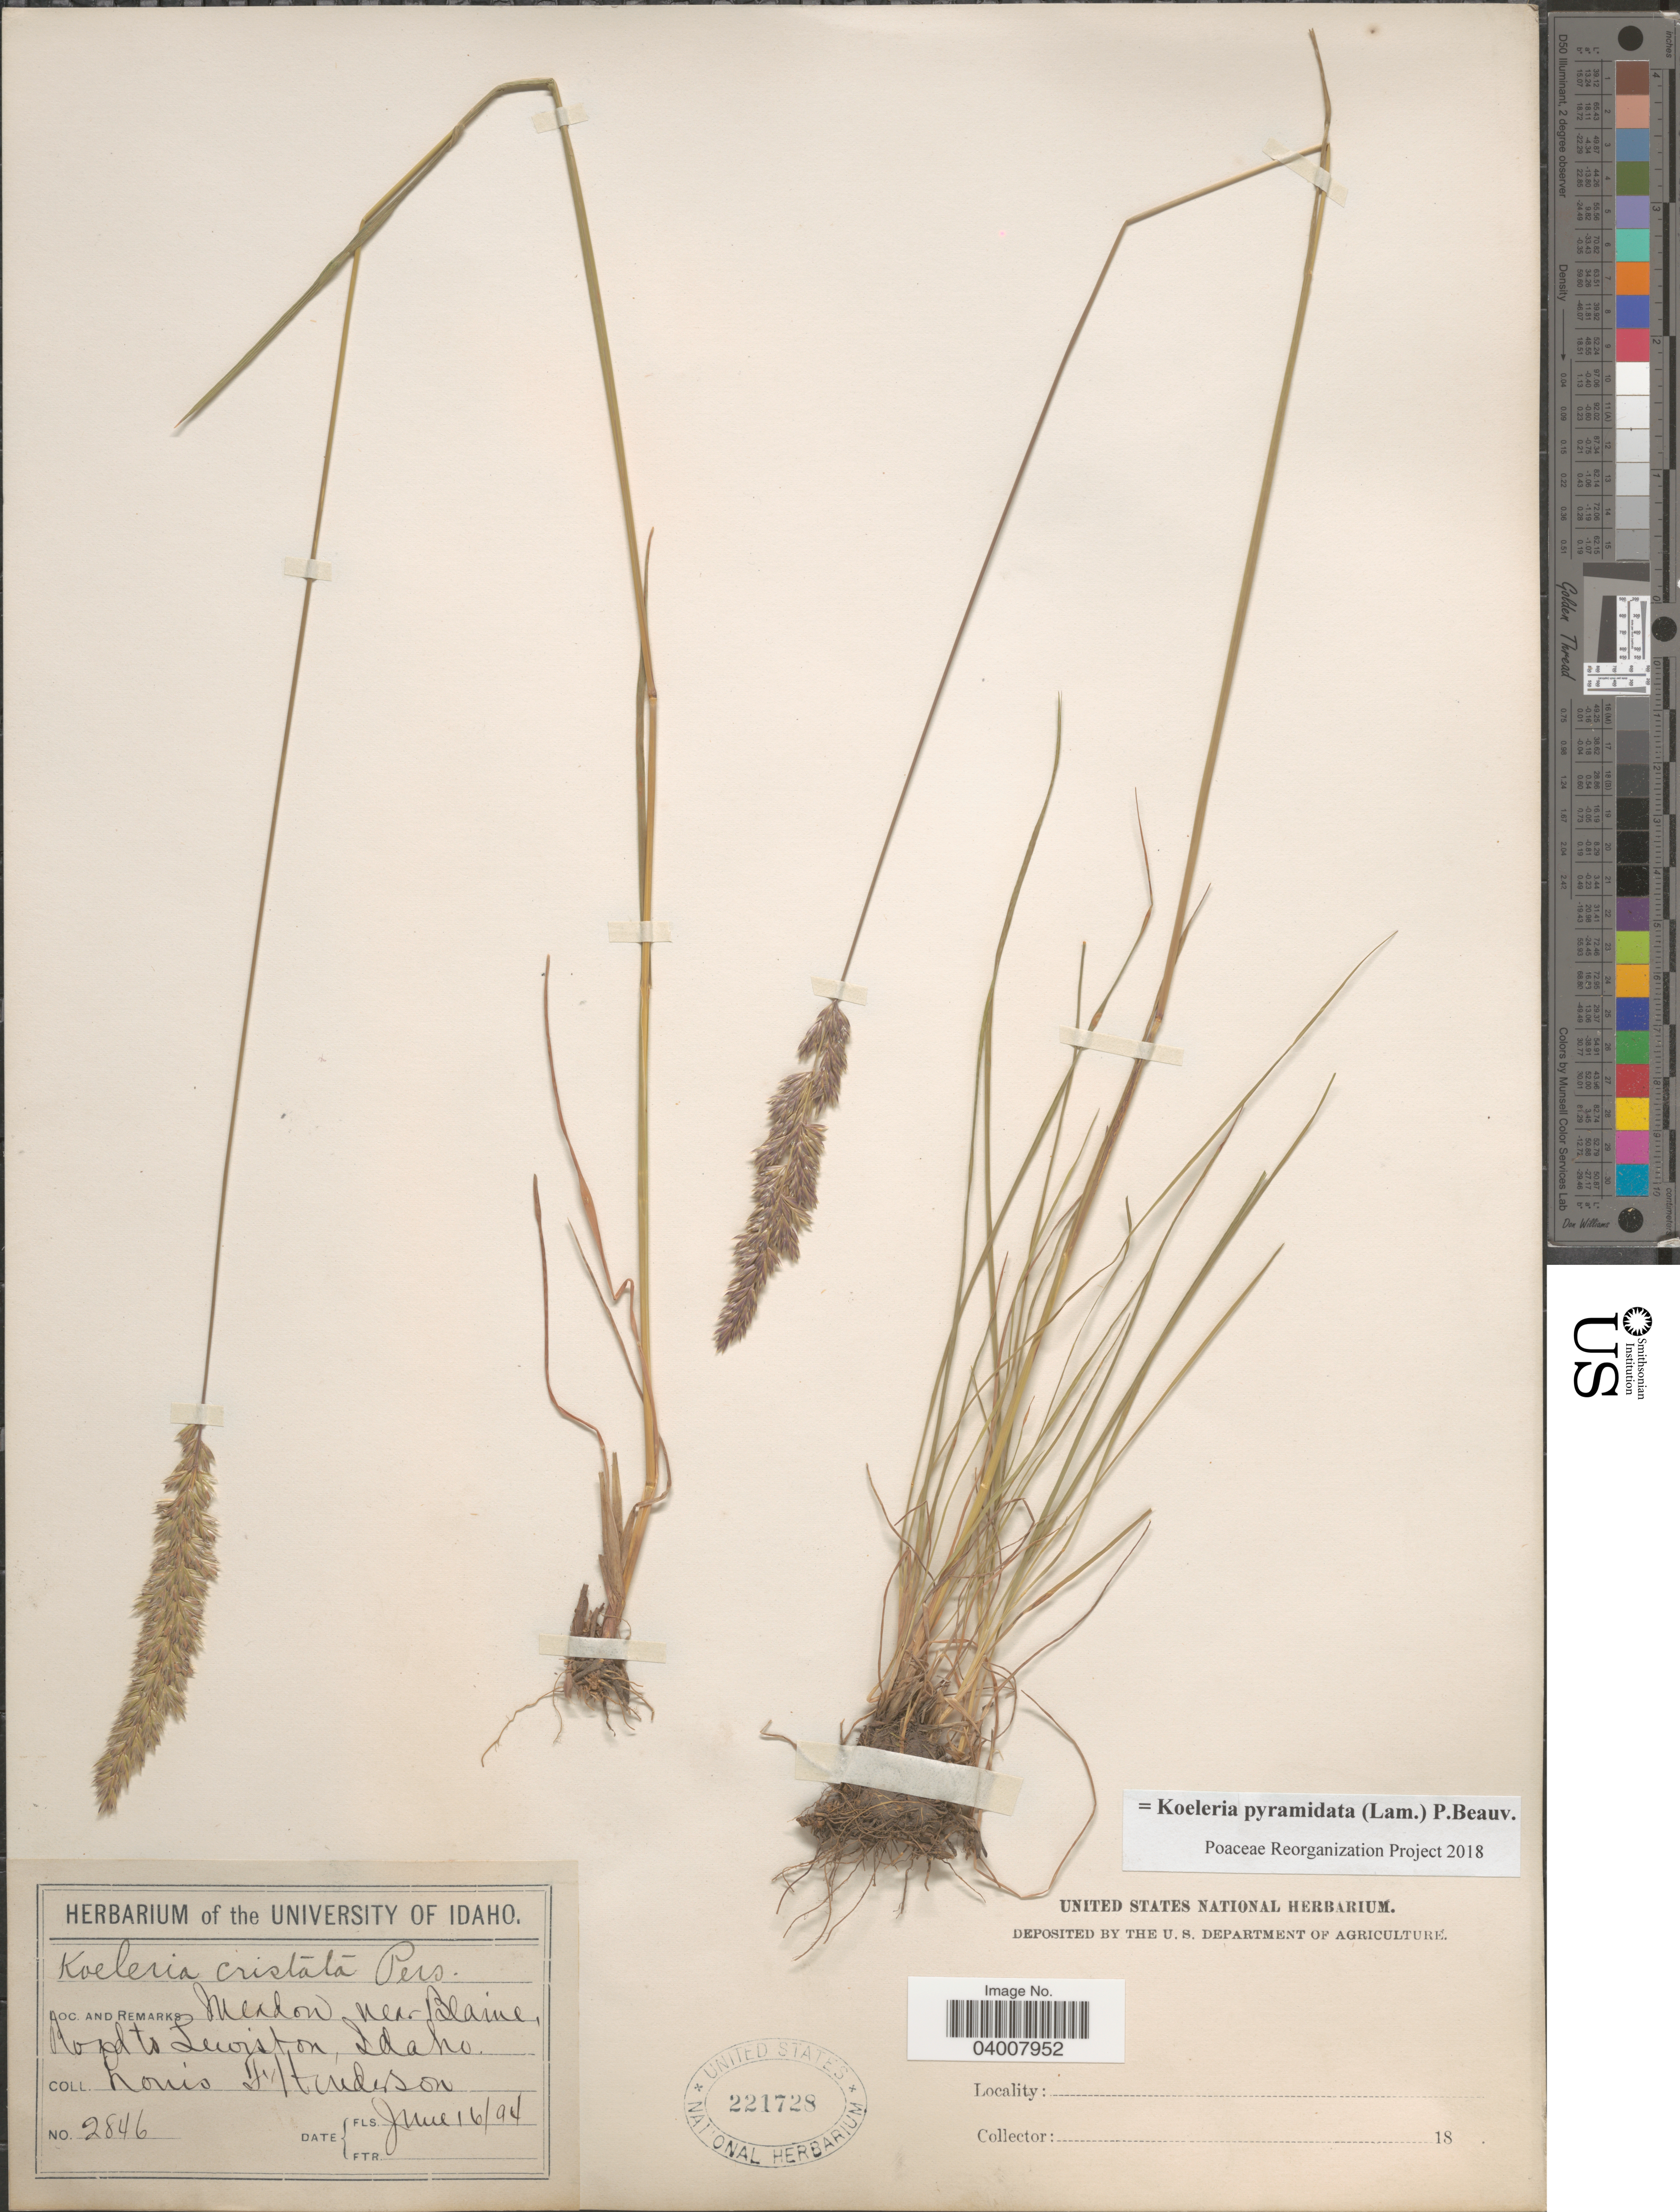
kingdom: Plantae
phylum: Tracheophyta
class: Liliopsida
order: Poales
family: Poaceae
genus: Koeleria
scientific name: Koeleria pyramidata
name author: (Lam.) P. Beauv.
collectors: L. Henderson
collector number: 2846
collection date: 1894-06-16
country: United States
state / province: Idaho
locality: Meadow near Blaine, Road to Lewiston.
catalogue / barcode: US 221728